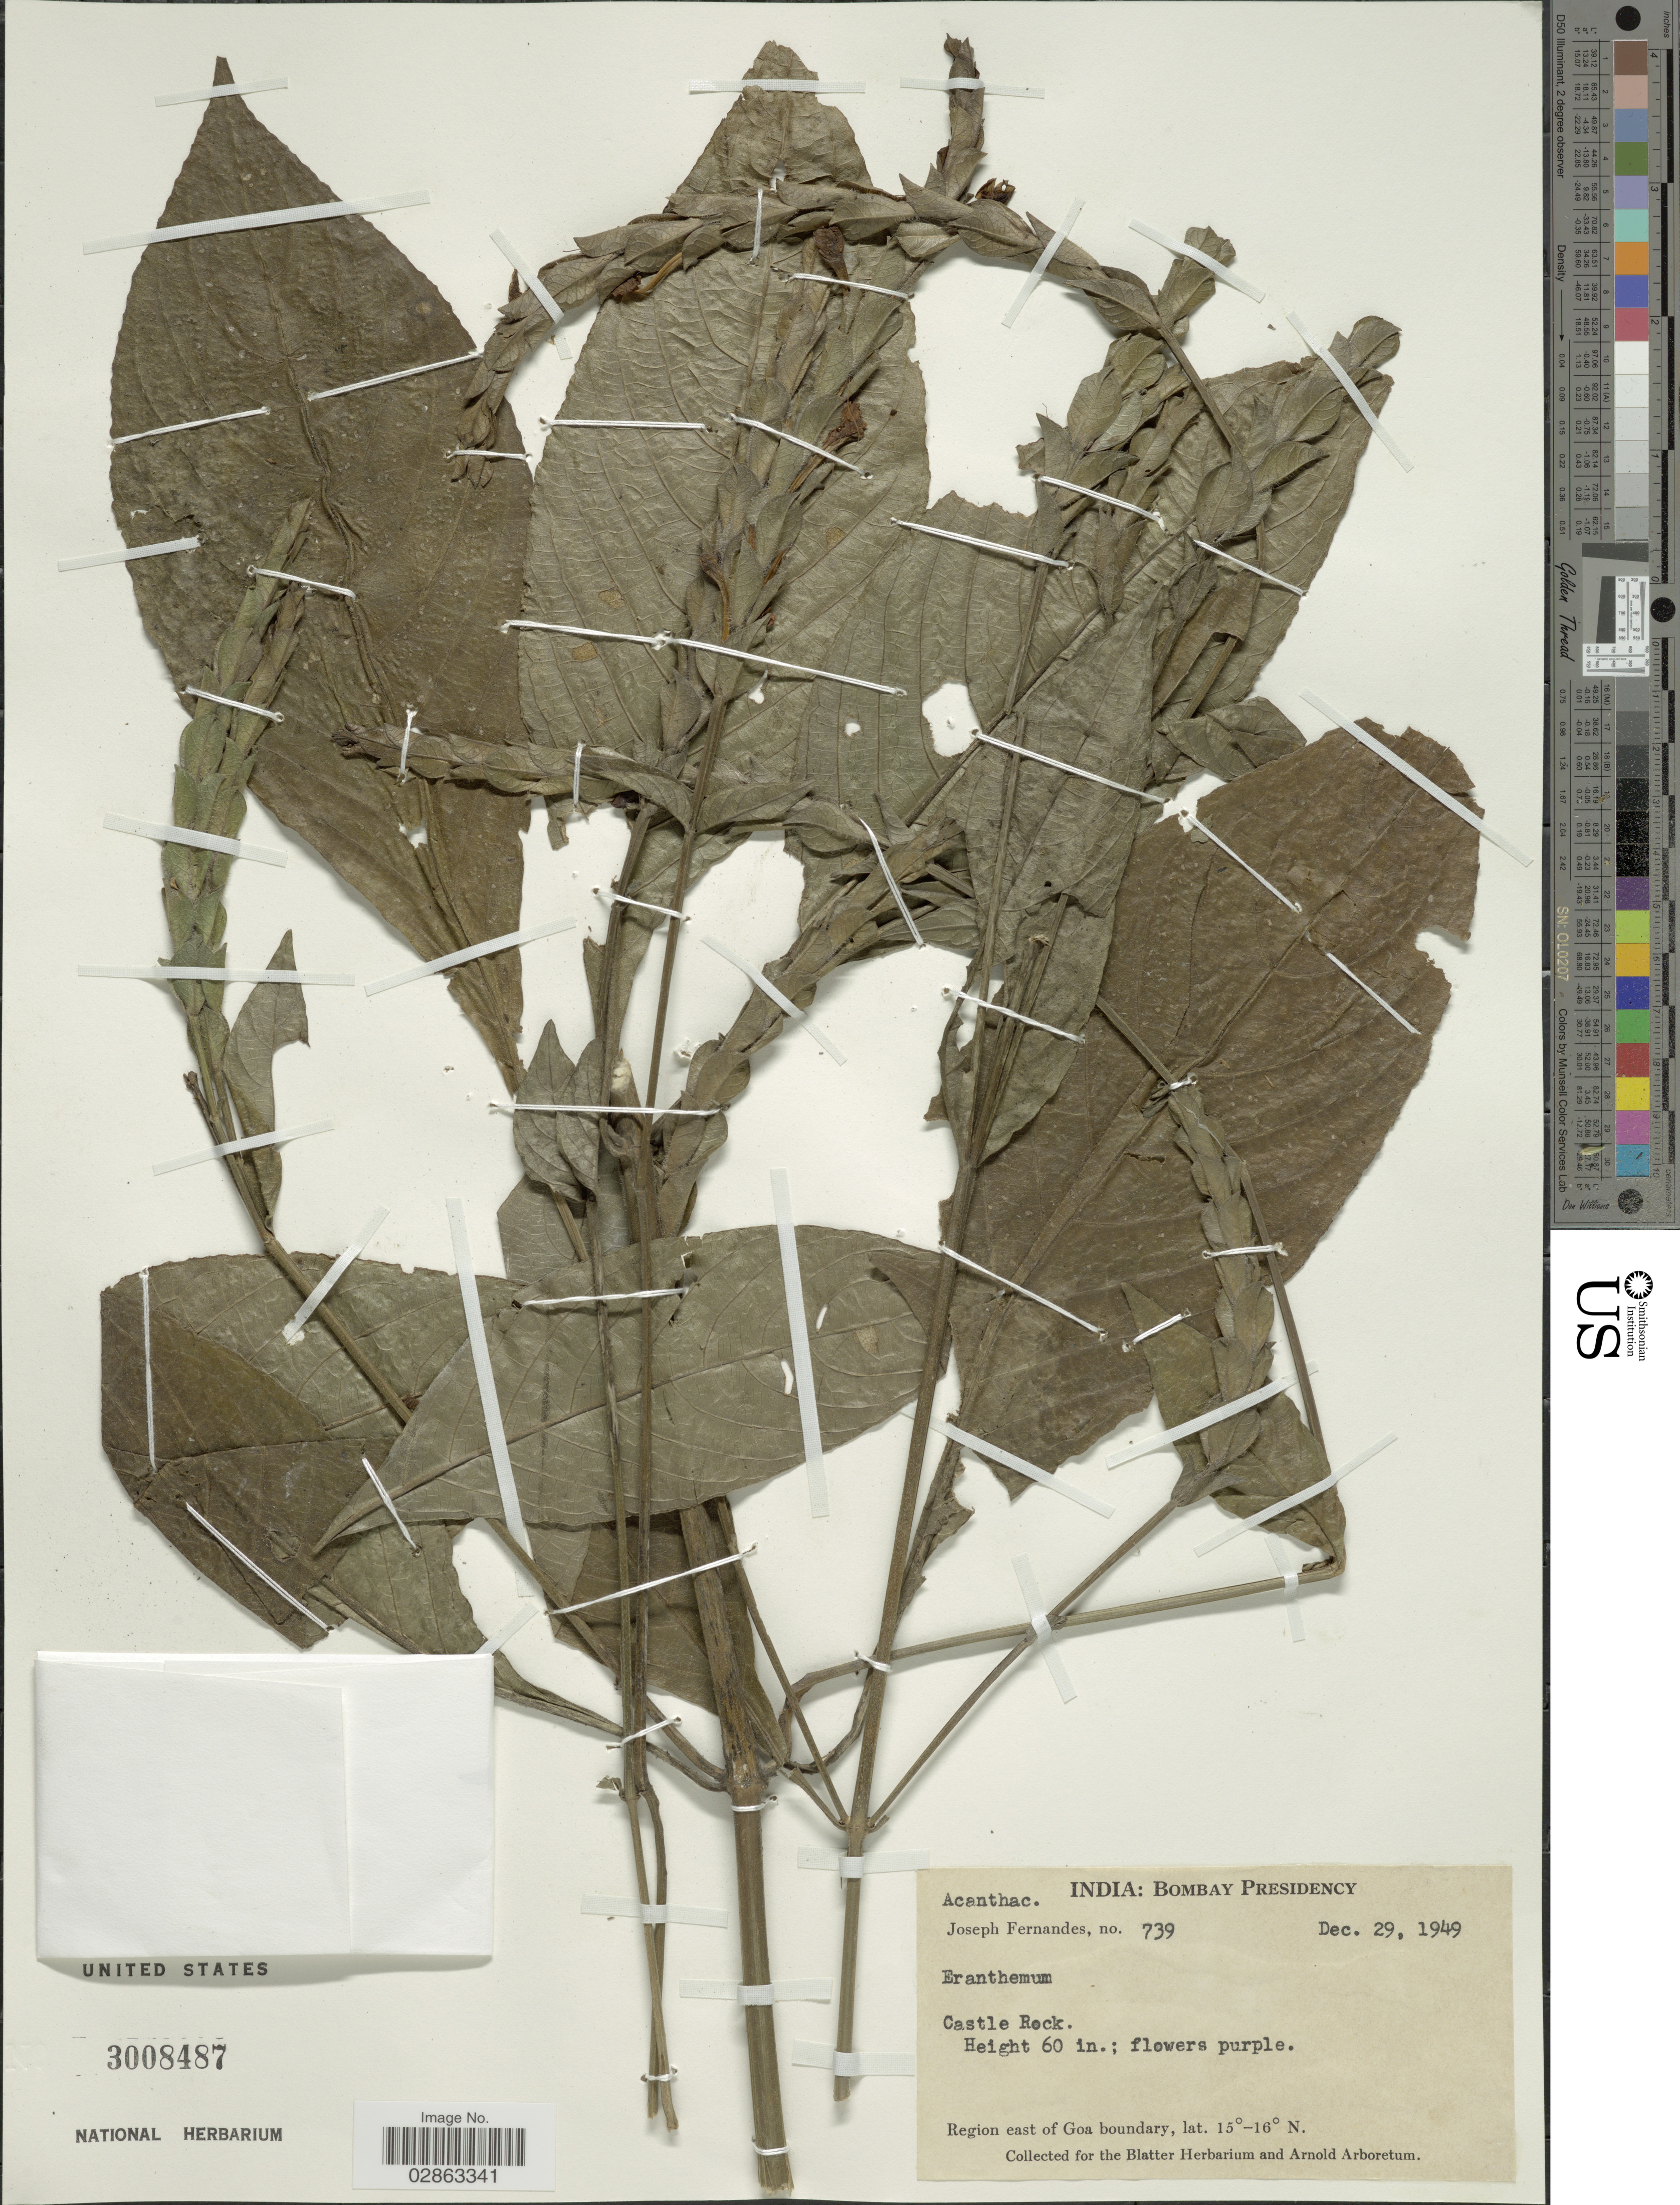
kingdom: Plantae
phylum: Tracheophyta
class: Magnoliopsida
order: Lamiales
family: Acanthaceae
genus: Eranthemum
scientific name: Eranthemum sp.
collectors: J. Fernandes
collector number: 739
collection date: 1949-12-29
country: India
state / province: Goa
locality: Bombay Presidency. Castle Rock. Region east of Goa boundary.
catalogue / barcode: US 3008487